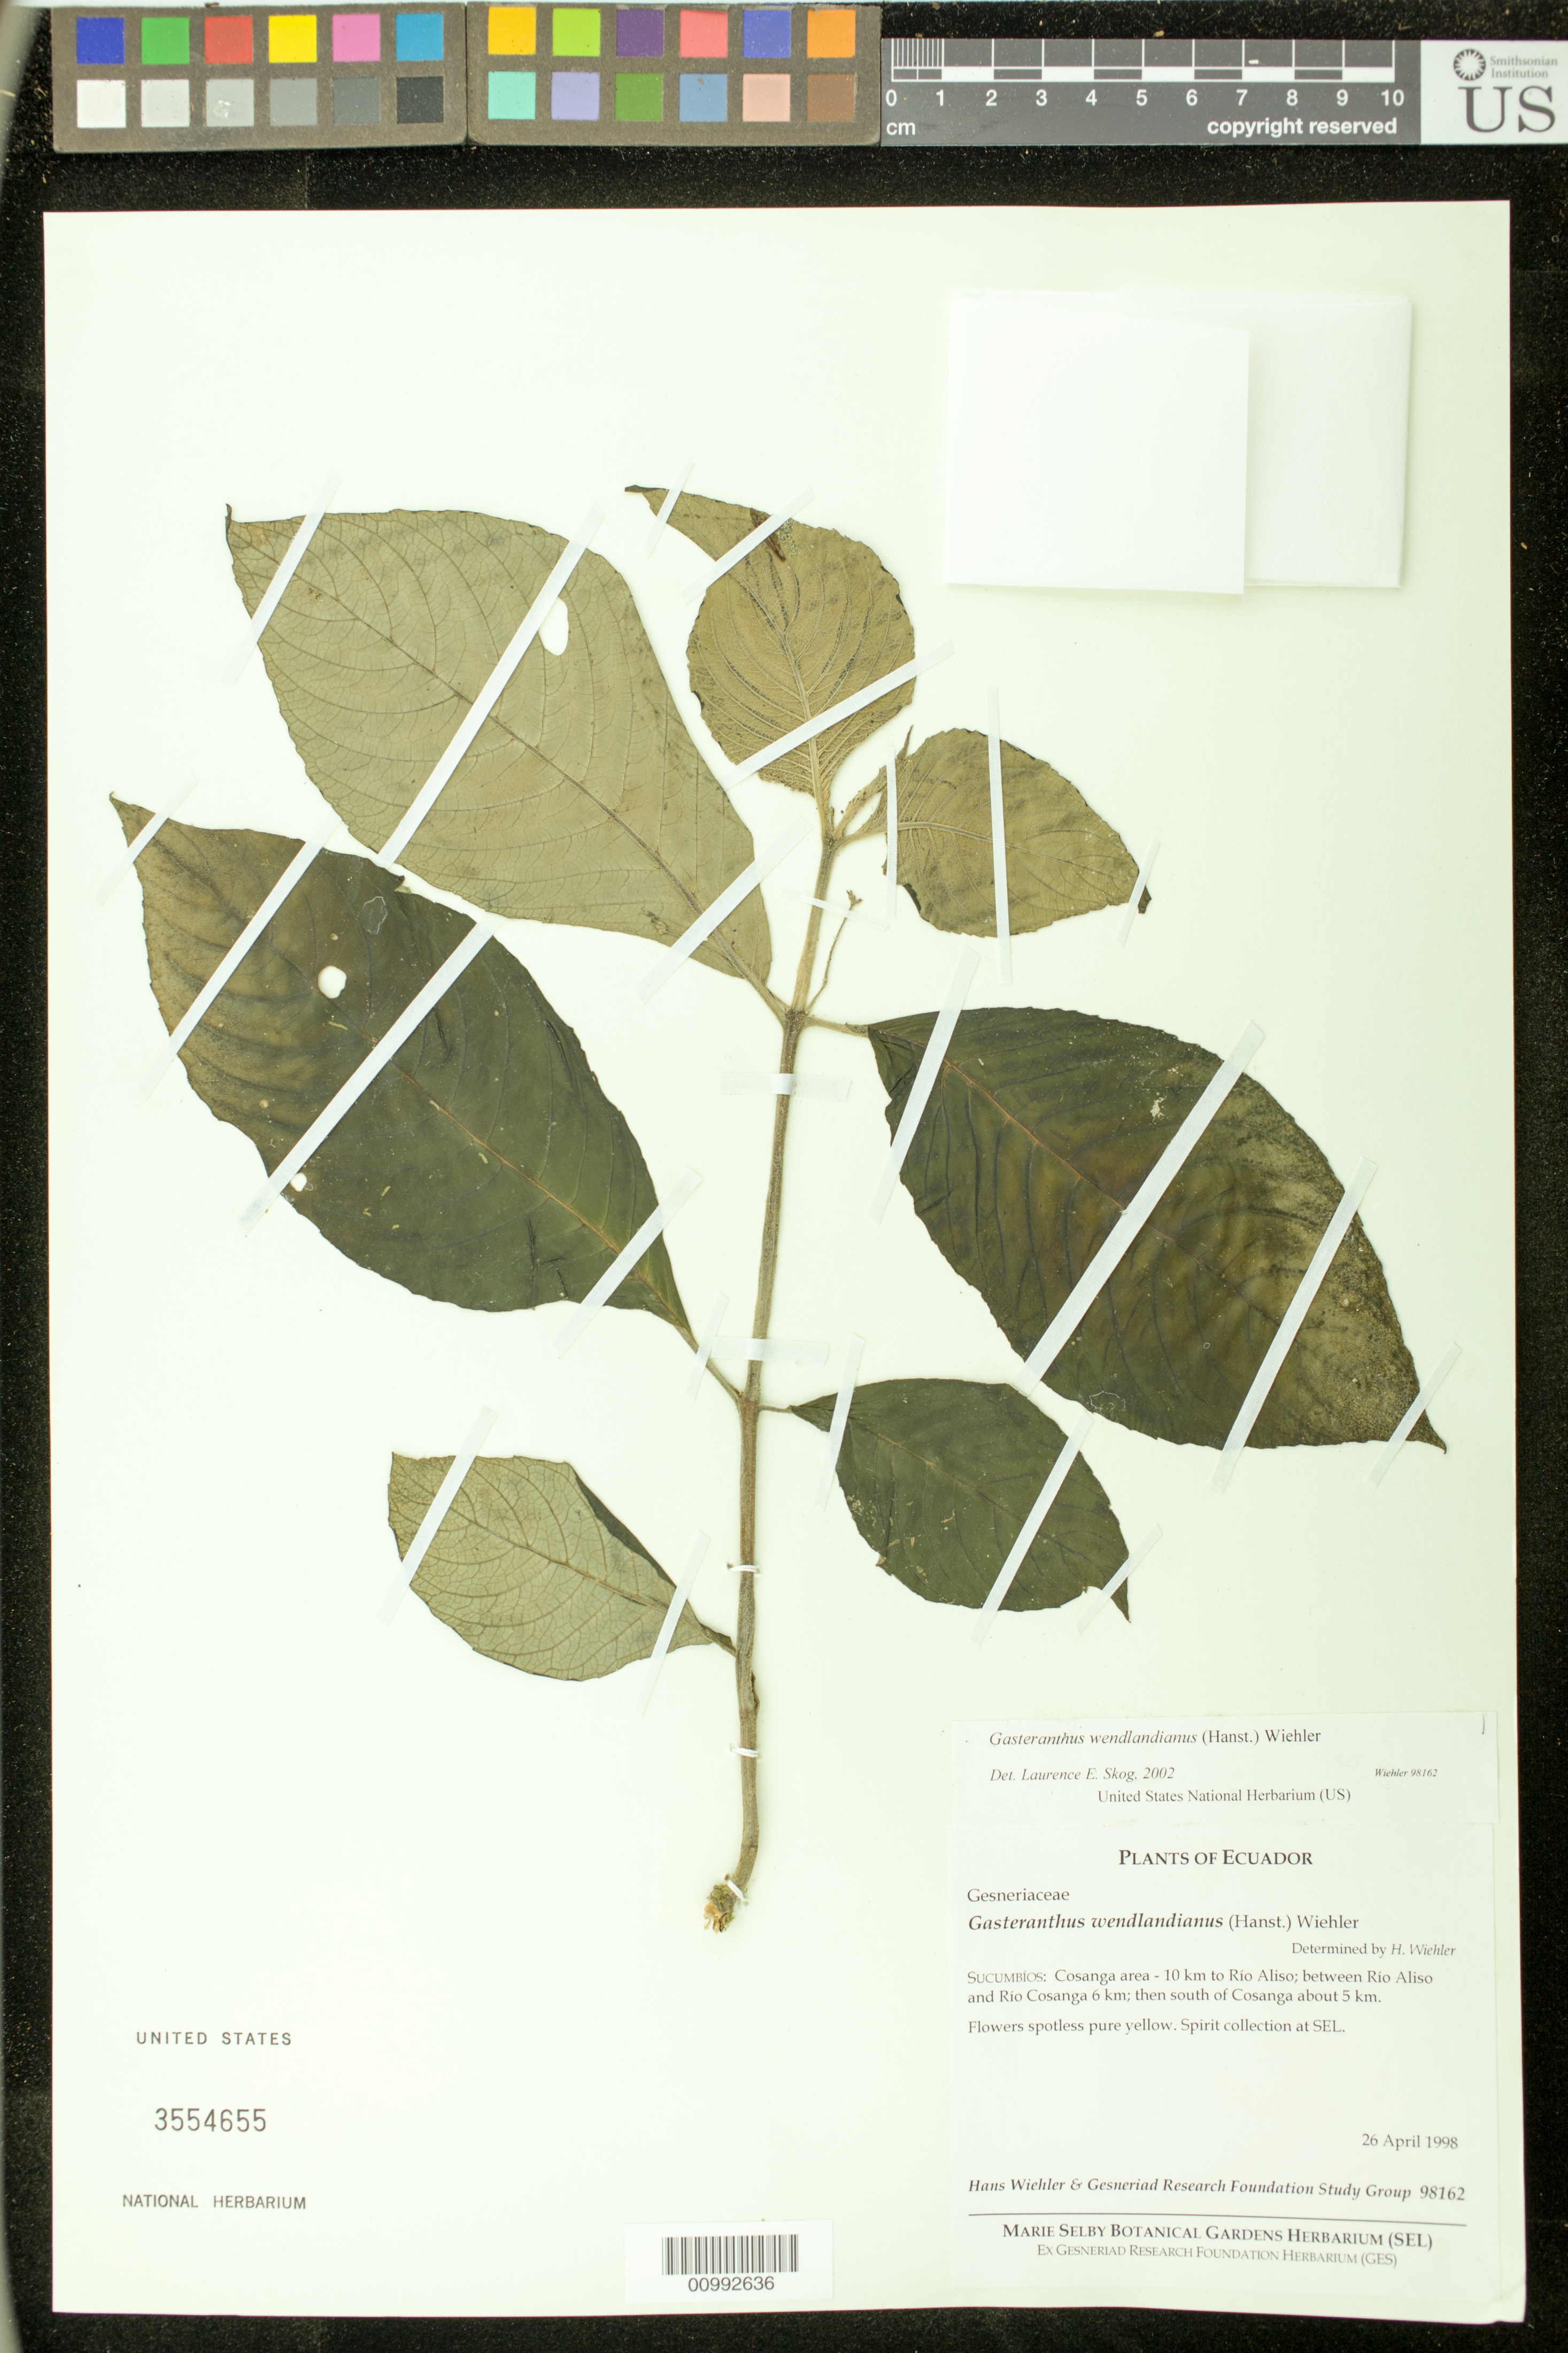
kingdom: Plantae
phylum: Tracheophyta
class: Magnoliopsida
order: Lamiales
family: Gesneriaceae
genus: Gasteranthus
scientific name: Gasteranthus wendlandianus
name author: (Hanst.) Wiehler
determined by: Skog, Laurence E.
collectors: H. J. Wiehler & GRF Study Group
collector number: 98162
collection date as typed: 26 Apr 1998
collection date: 1998-04-26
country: Ecuador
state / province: Sucumbíos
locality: Sucumbíos: Cosanga area - 10 km to Rio Aliso; between Rio Aliso and Rio Cosanga 6 km; then south of Cosanga about 5 km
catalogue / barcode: US 3554655